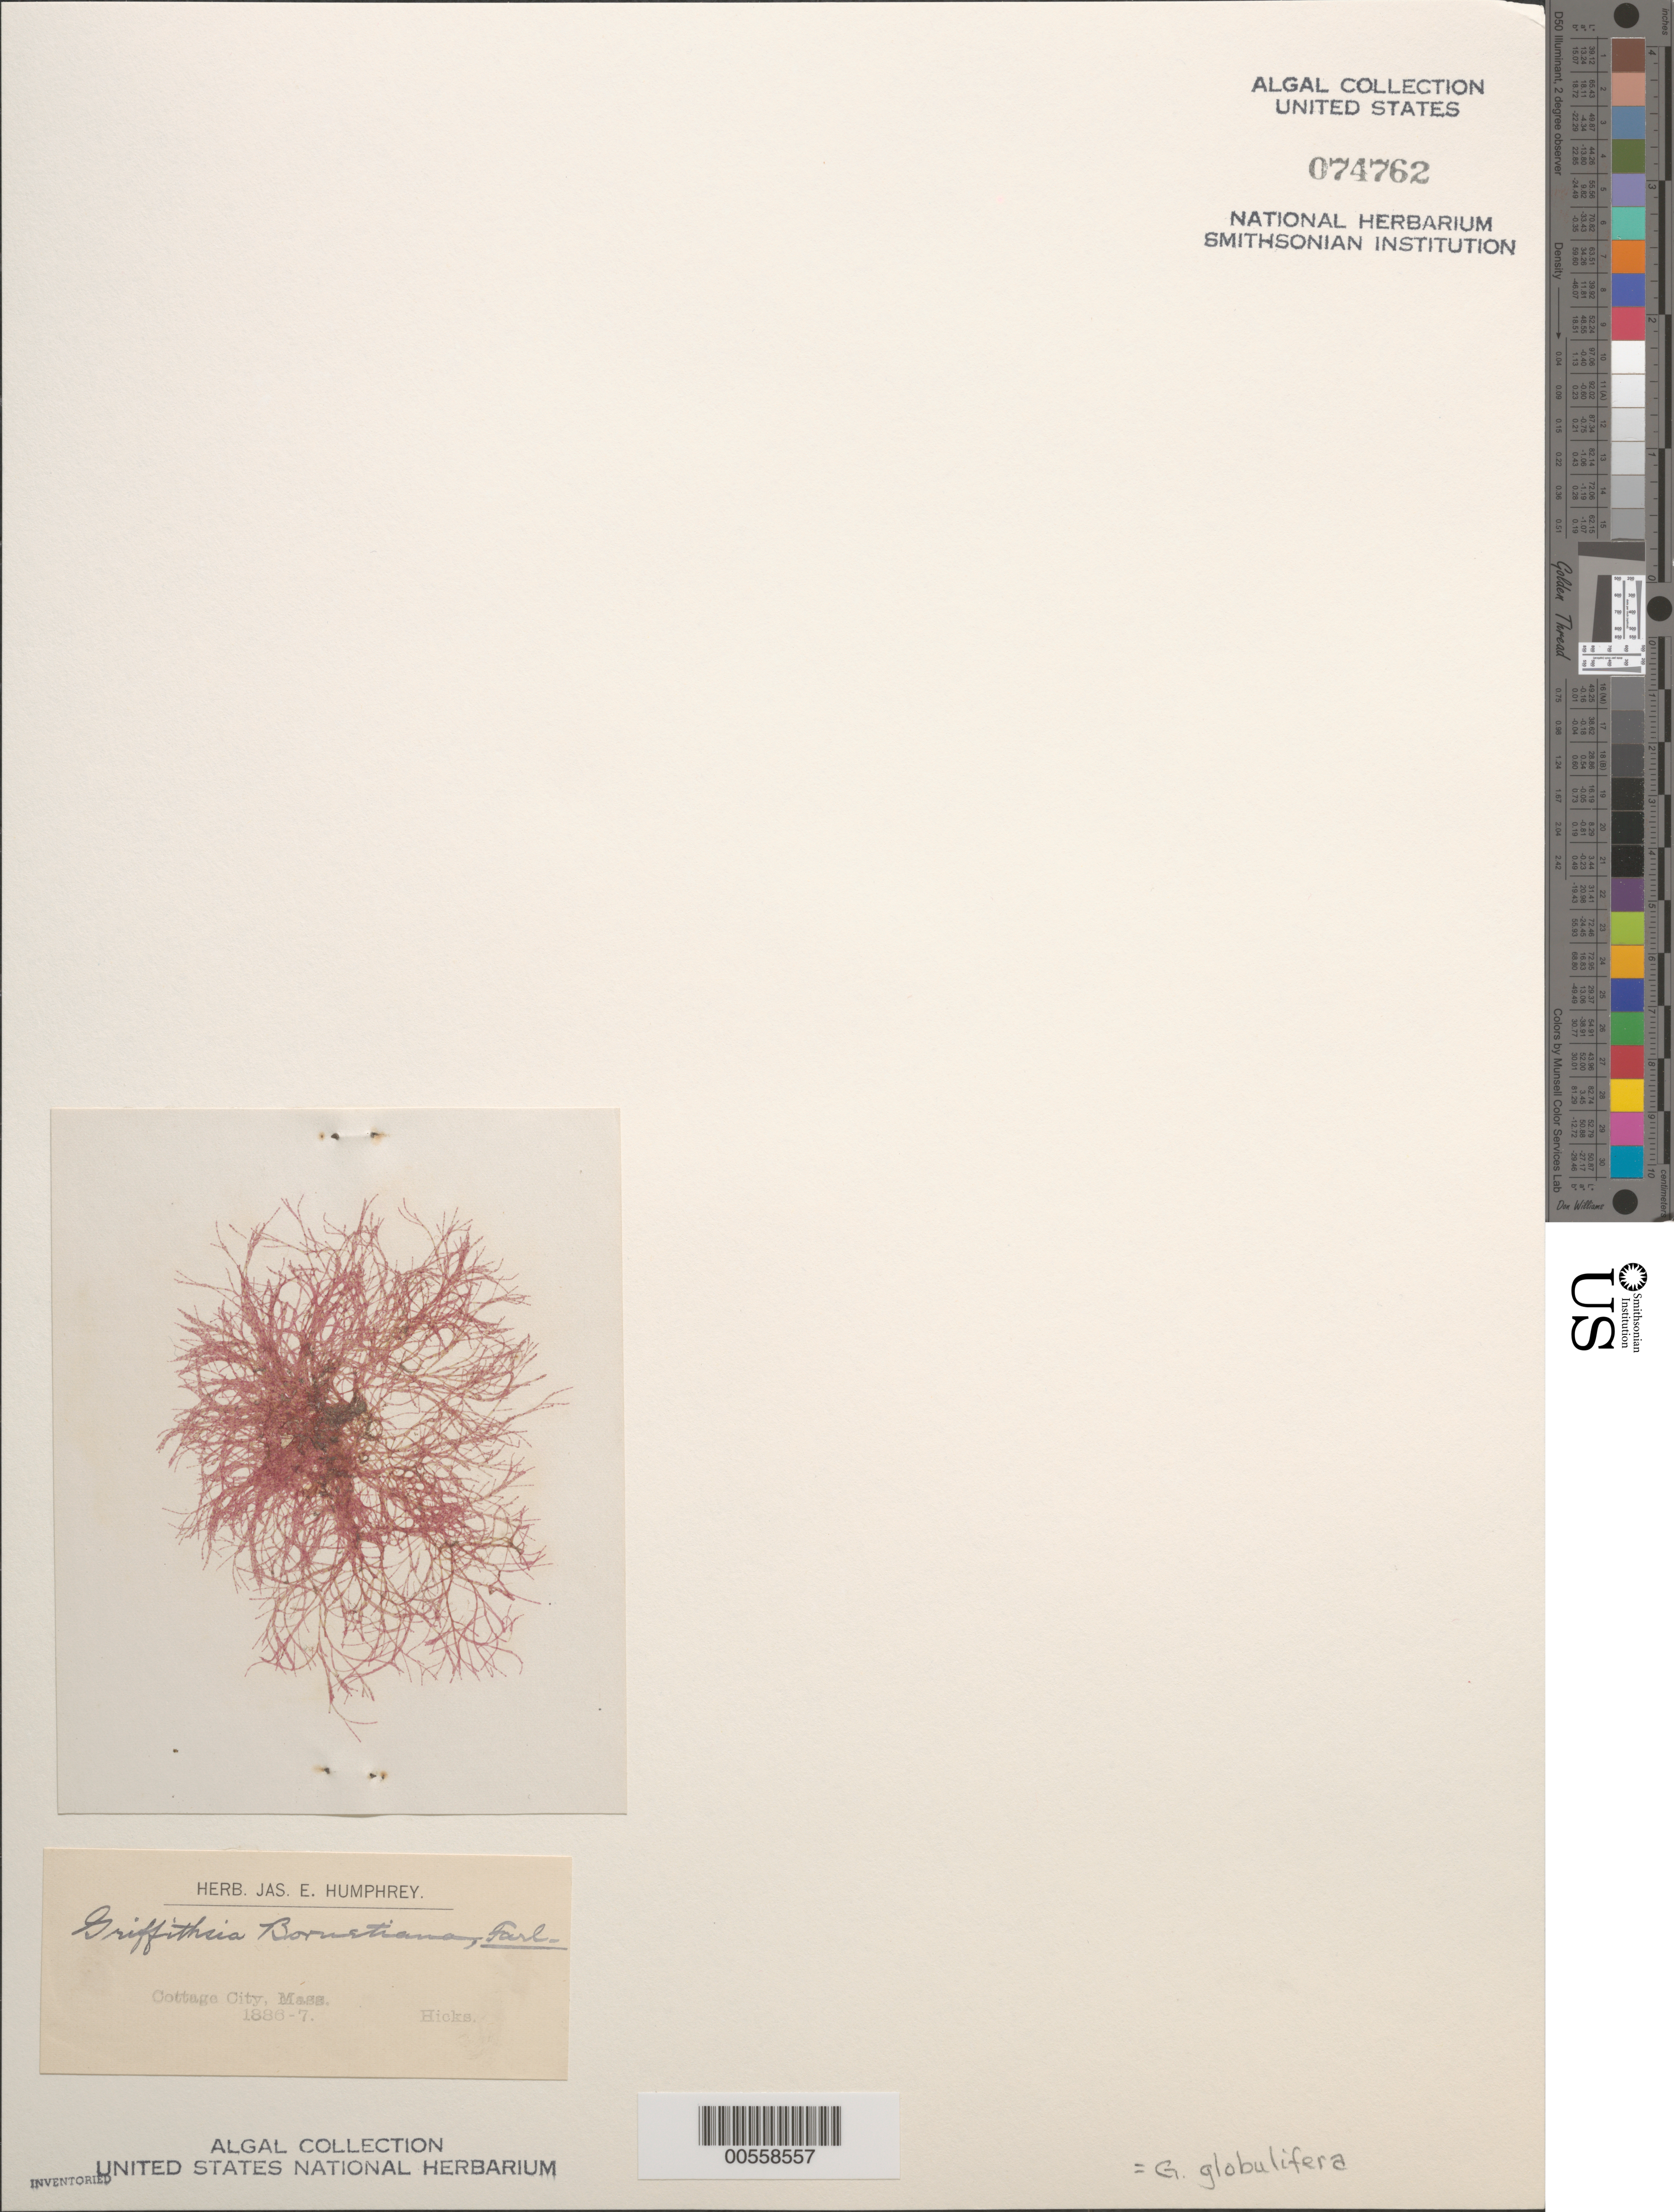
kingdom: Plantae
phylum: Rhodophyta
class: Florideophyceae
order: Ceramiales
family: Wrangeliaceae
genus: Griffithsia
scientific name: Griffithsia globulifera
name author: Harv. ex Kütz.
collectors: -. Hicks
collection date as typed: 1886 or -- --- 1887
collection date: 1886 or 1887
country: United States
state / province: Massachusetts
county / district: Dukes County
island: Martha's Vineyard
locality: Cottage City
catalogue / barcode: US 74762